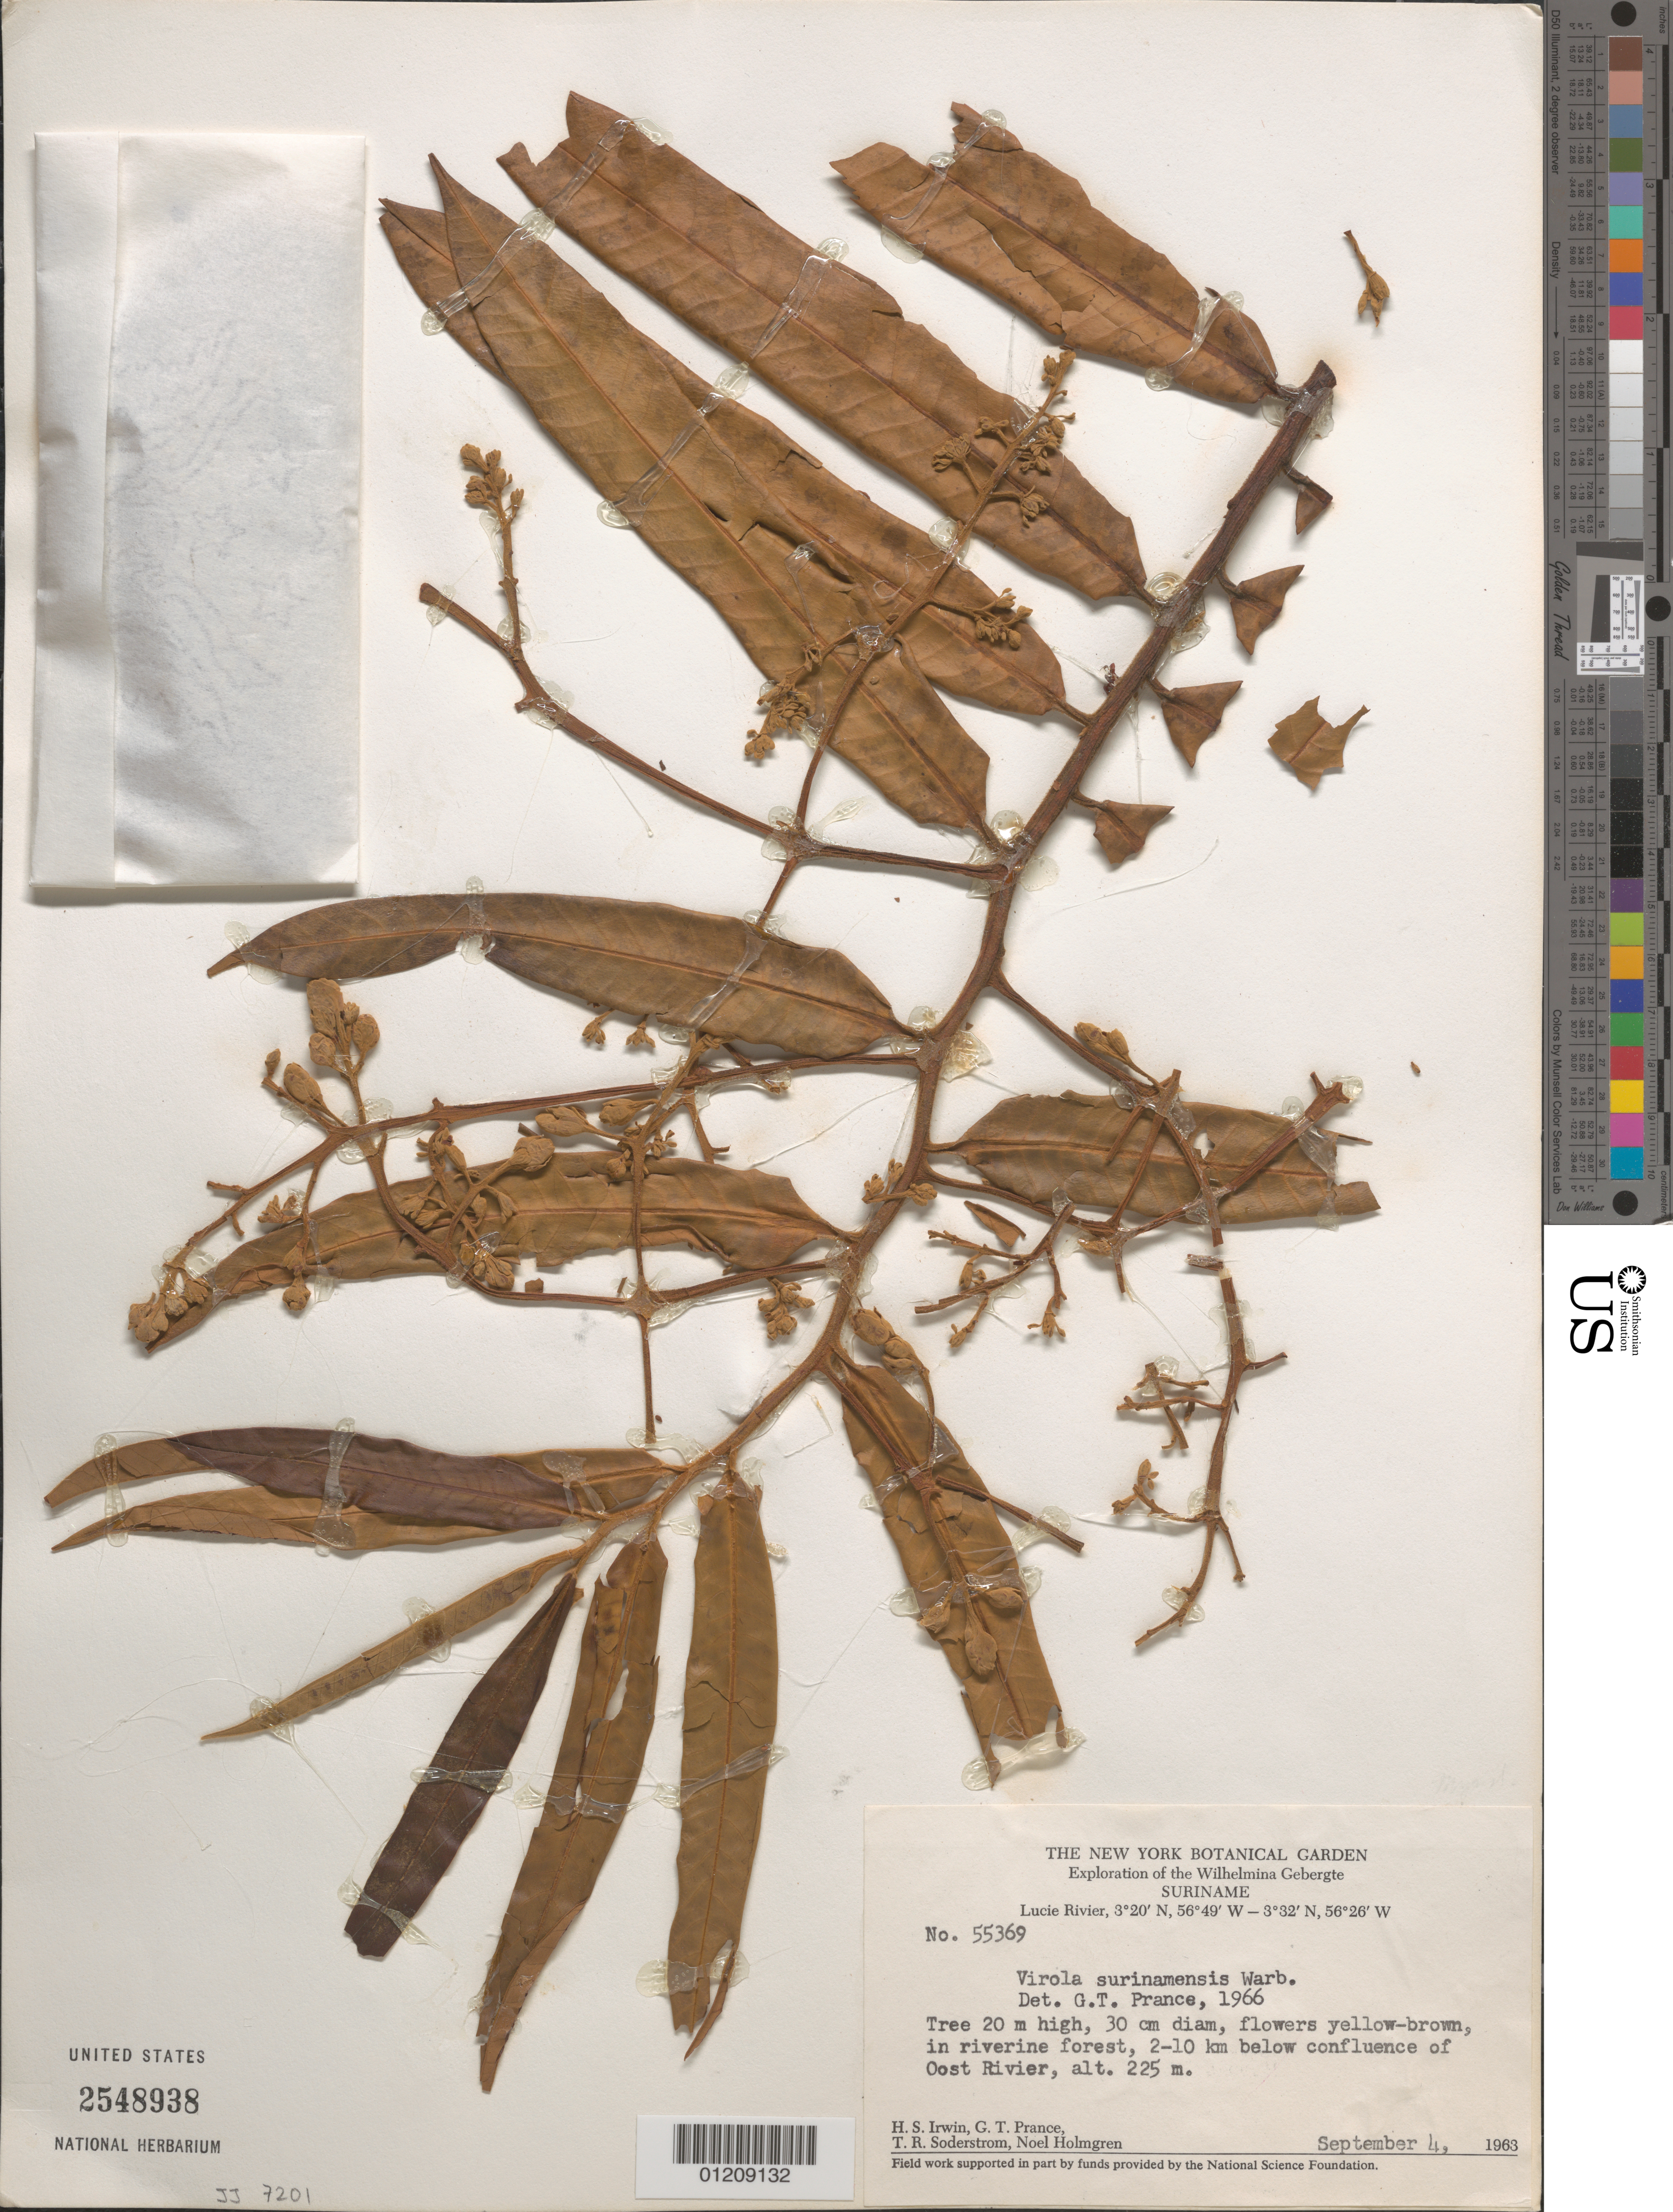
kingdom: Plantae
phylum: Tracheophyta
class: Magnoliopsida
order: Magnoliales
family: Myristicaceae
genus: Virola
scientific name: Virola surinamensis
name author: (Rol.) Warb.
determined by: Prance, G. T.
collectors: H. Irwin, G. T. Prance, T. R. Soderstrom & N. H. Holmgren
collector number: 55369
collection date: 1963-09-04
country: Suriname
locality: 2-10 km below confluence of Oost Rivier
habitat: Riverine forest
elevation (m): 225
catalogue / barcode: US 2548938